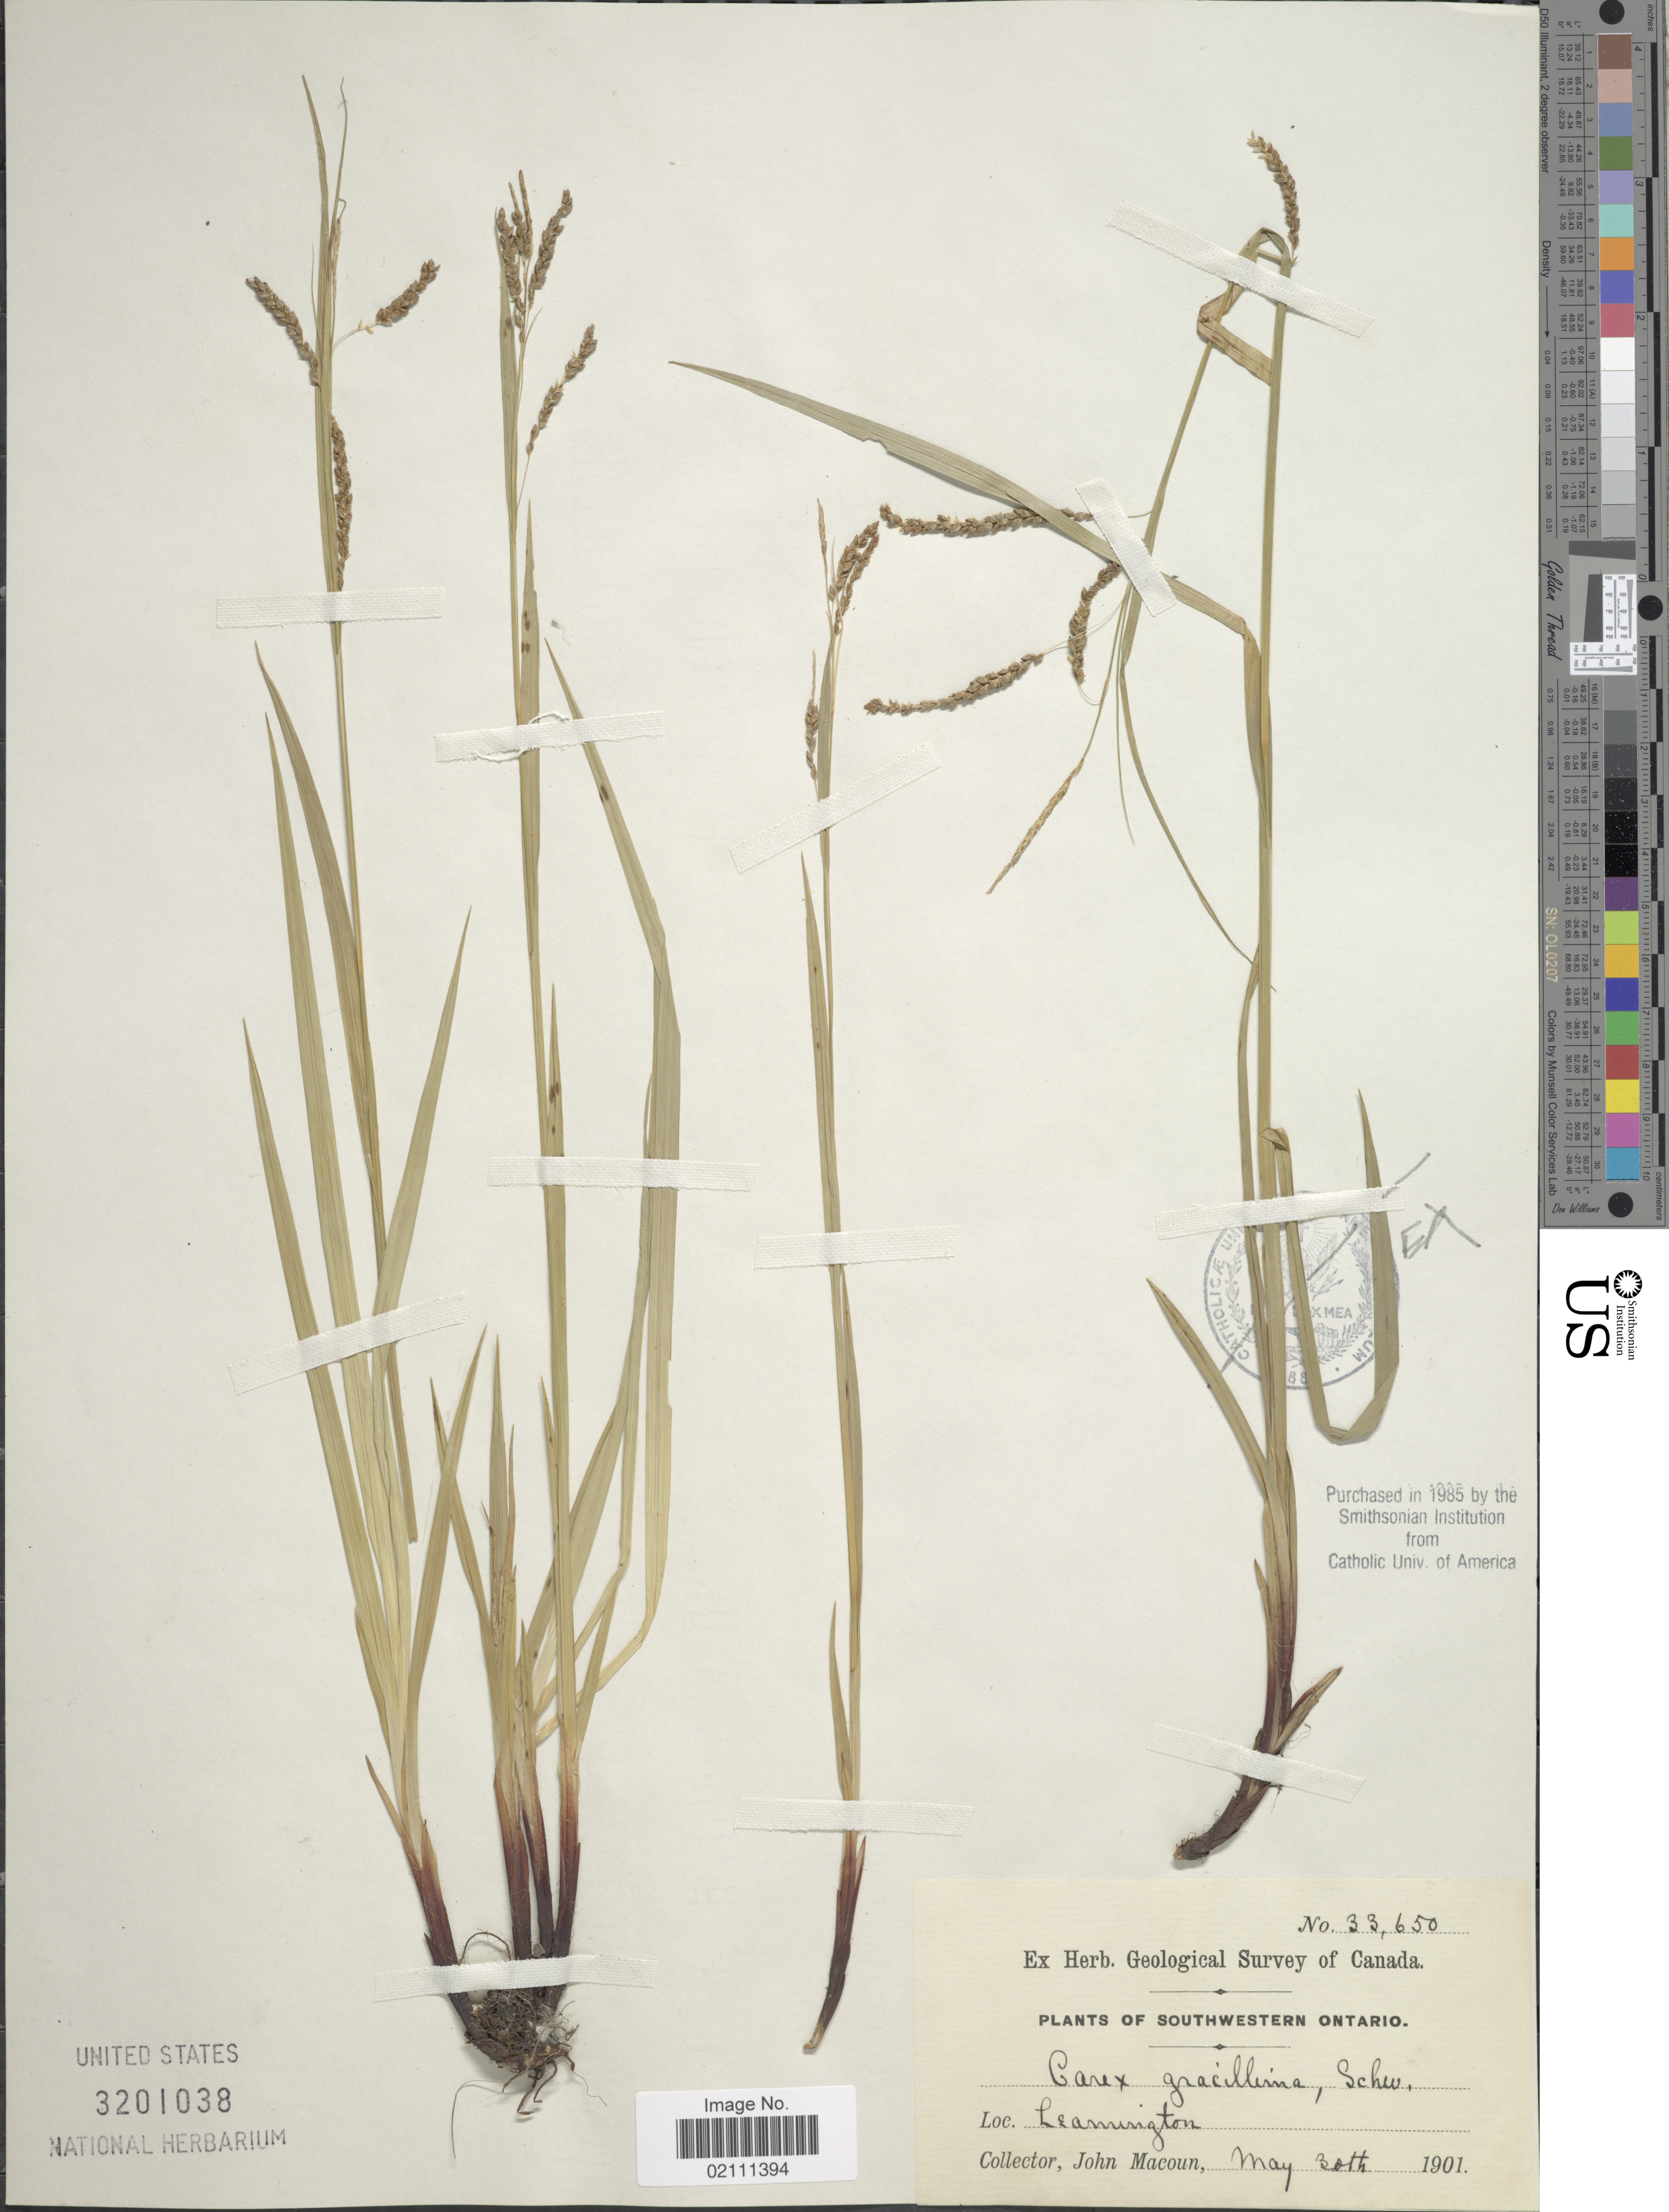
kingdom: Plantae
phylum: Tracheophyta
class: Liliopsida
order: Poales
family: Cyperaceae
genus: Carex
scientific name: Carex gracillima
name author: Schwein.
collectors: J. Macoun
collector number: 33650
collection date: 1901-05-30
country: Canada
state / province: Ontario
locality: Southwestern Ontario, Leamington.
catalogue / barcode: US 3201038